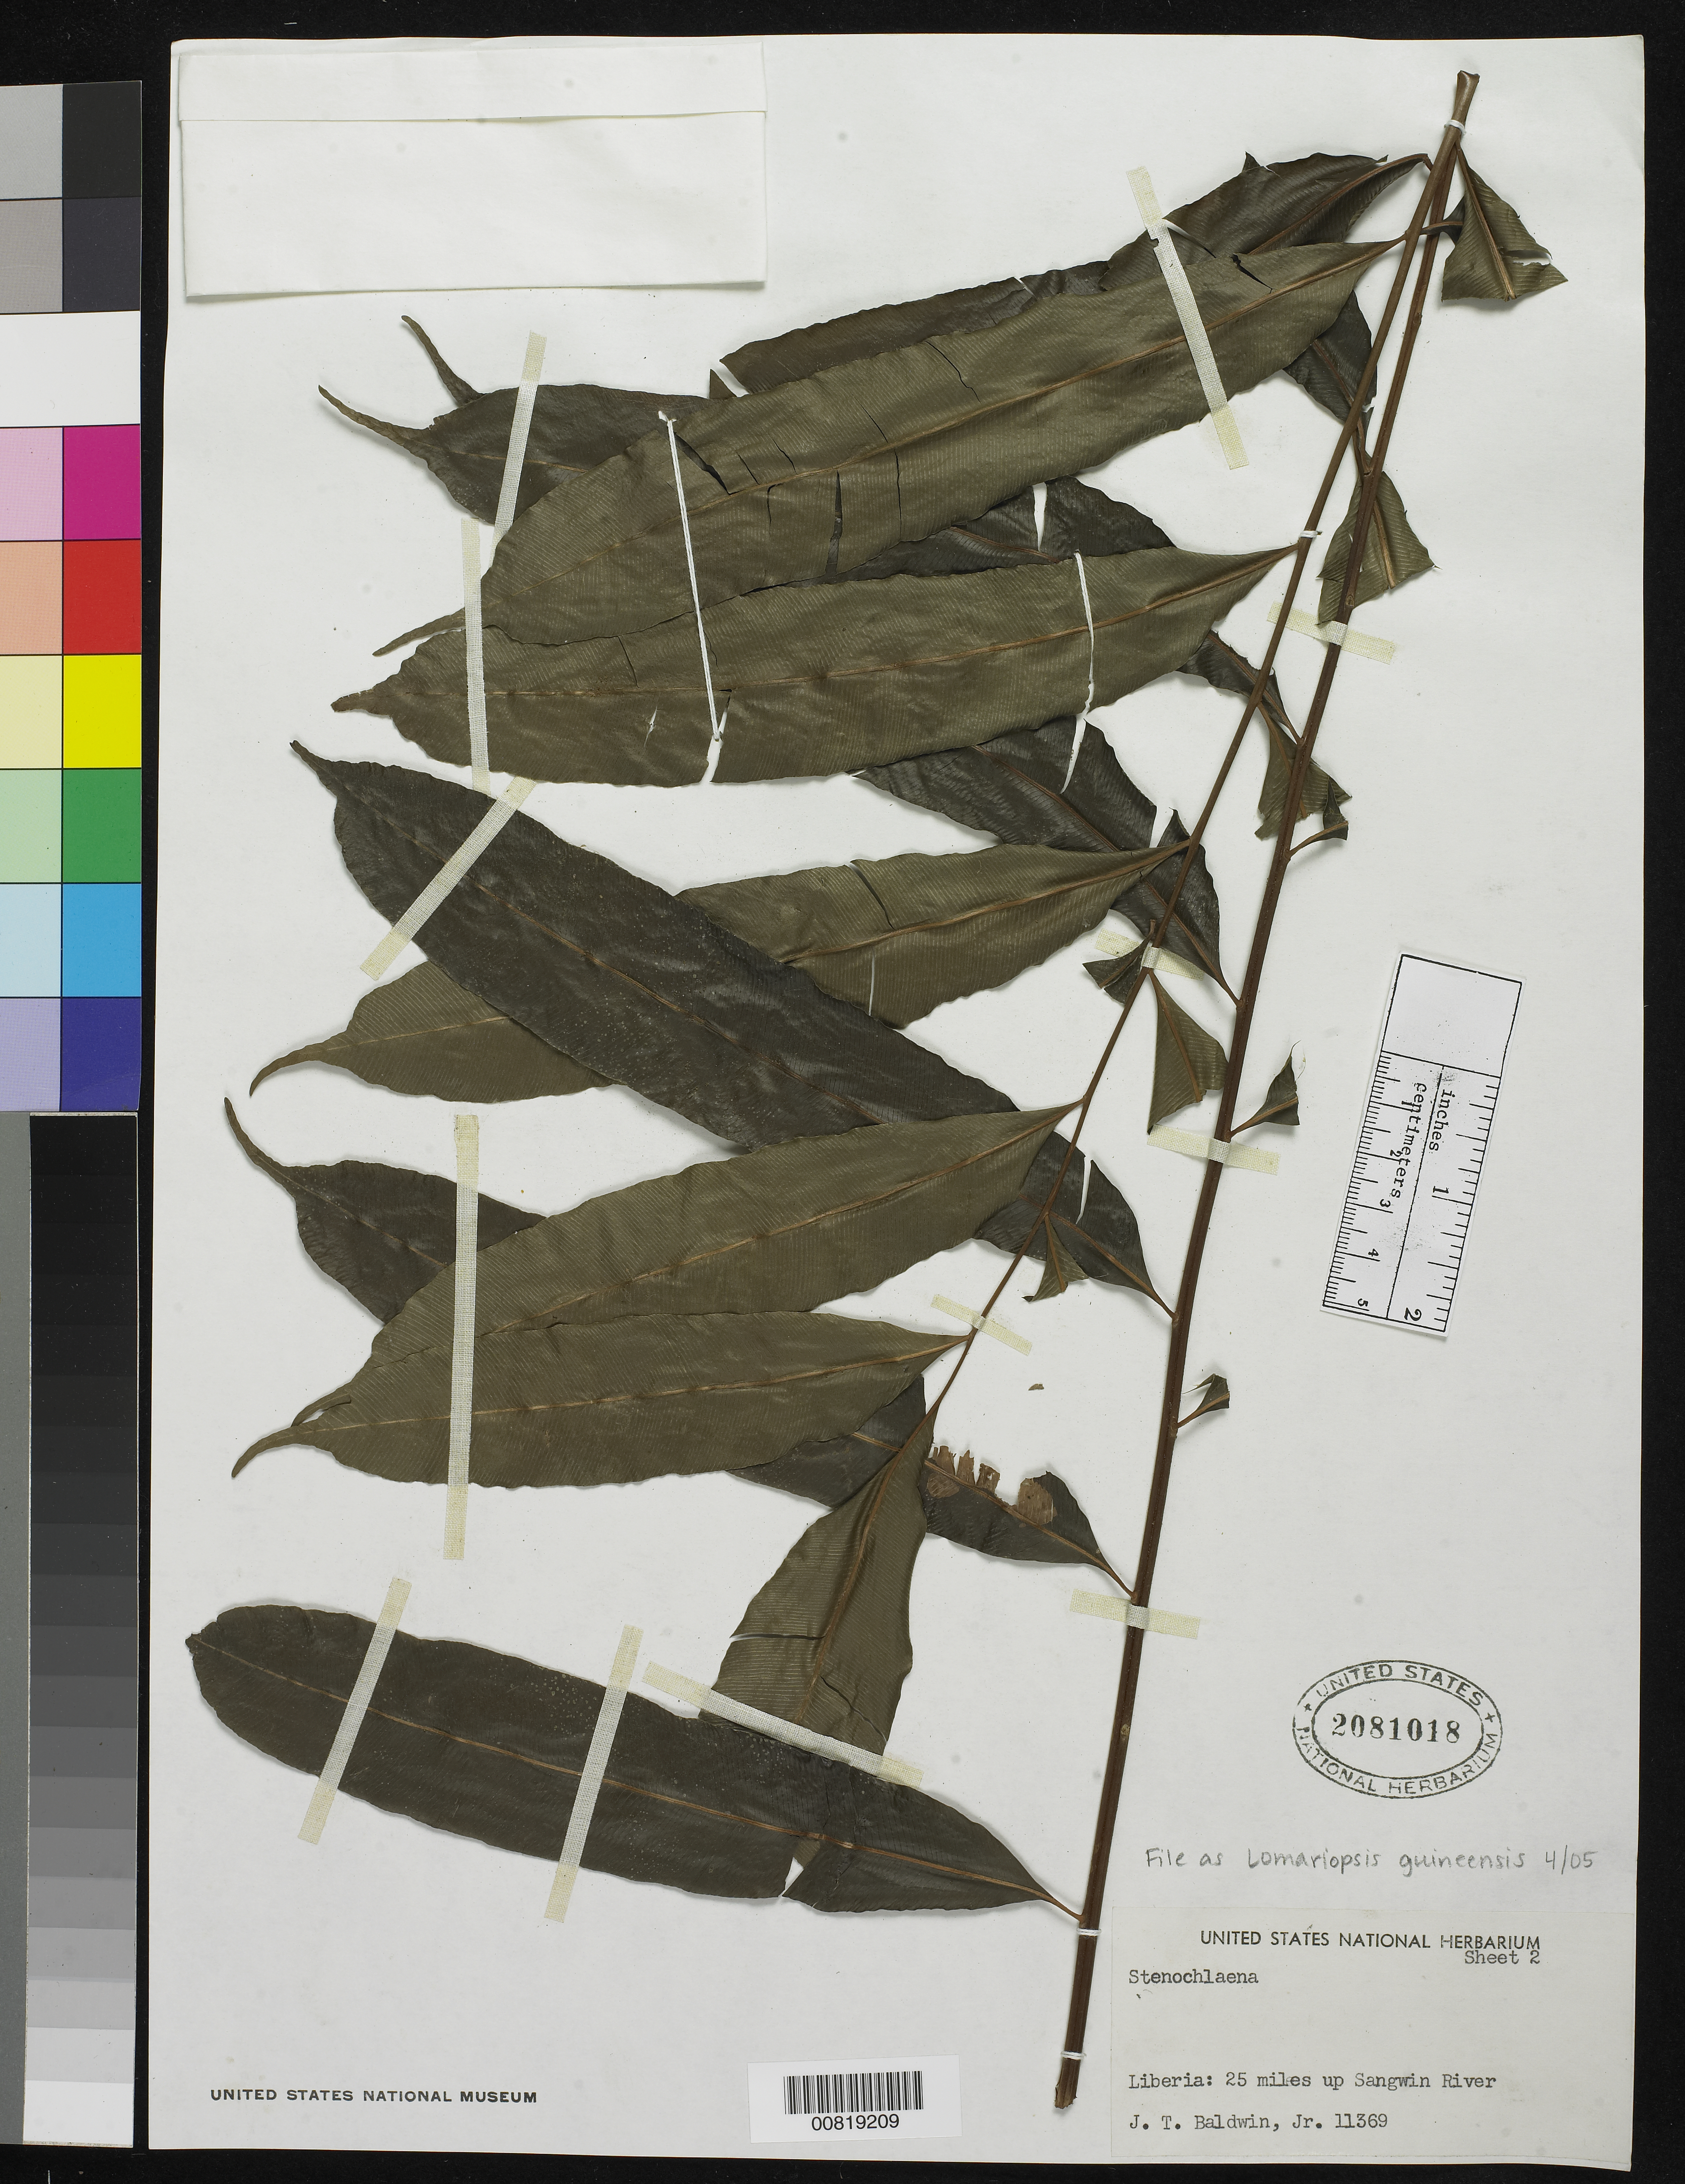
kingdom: Plantae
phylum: Tracheophyta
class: Polypodiopsida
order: Polypodiales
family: Lomariopsidaceae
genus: Lomariopsis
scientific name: Lomariopsis guineensis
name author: Holttum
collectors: J. T. Baldwin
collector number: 11369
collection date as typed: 12 Mar 1948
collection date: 1948-03-12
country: Liberia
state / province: Sinoe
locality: about 25 miles up Sangwin River, on N side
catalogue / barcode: US 2081018